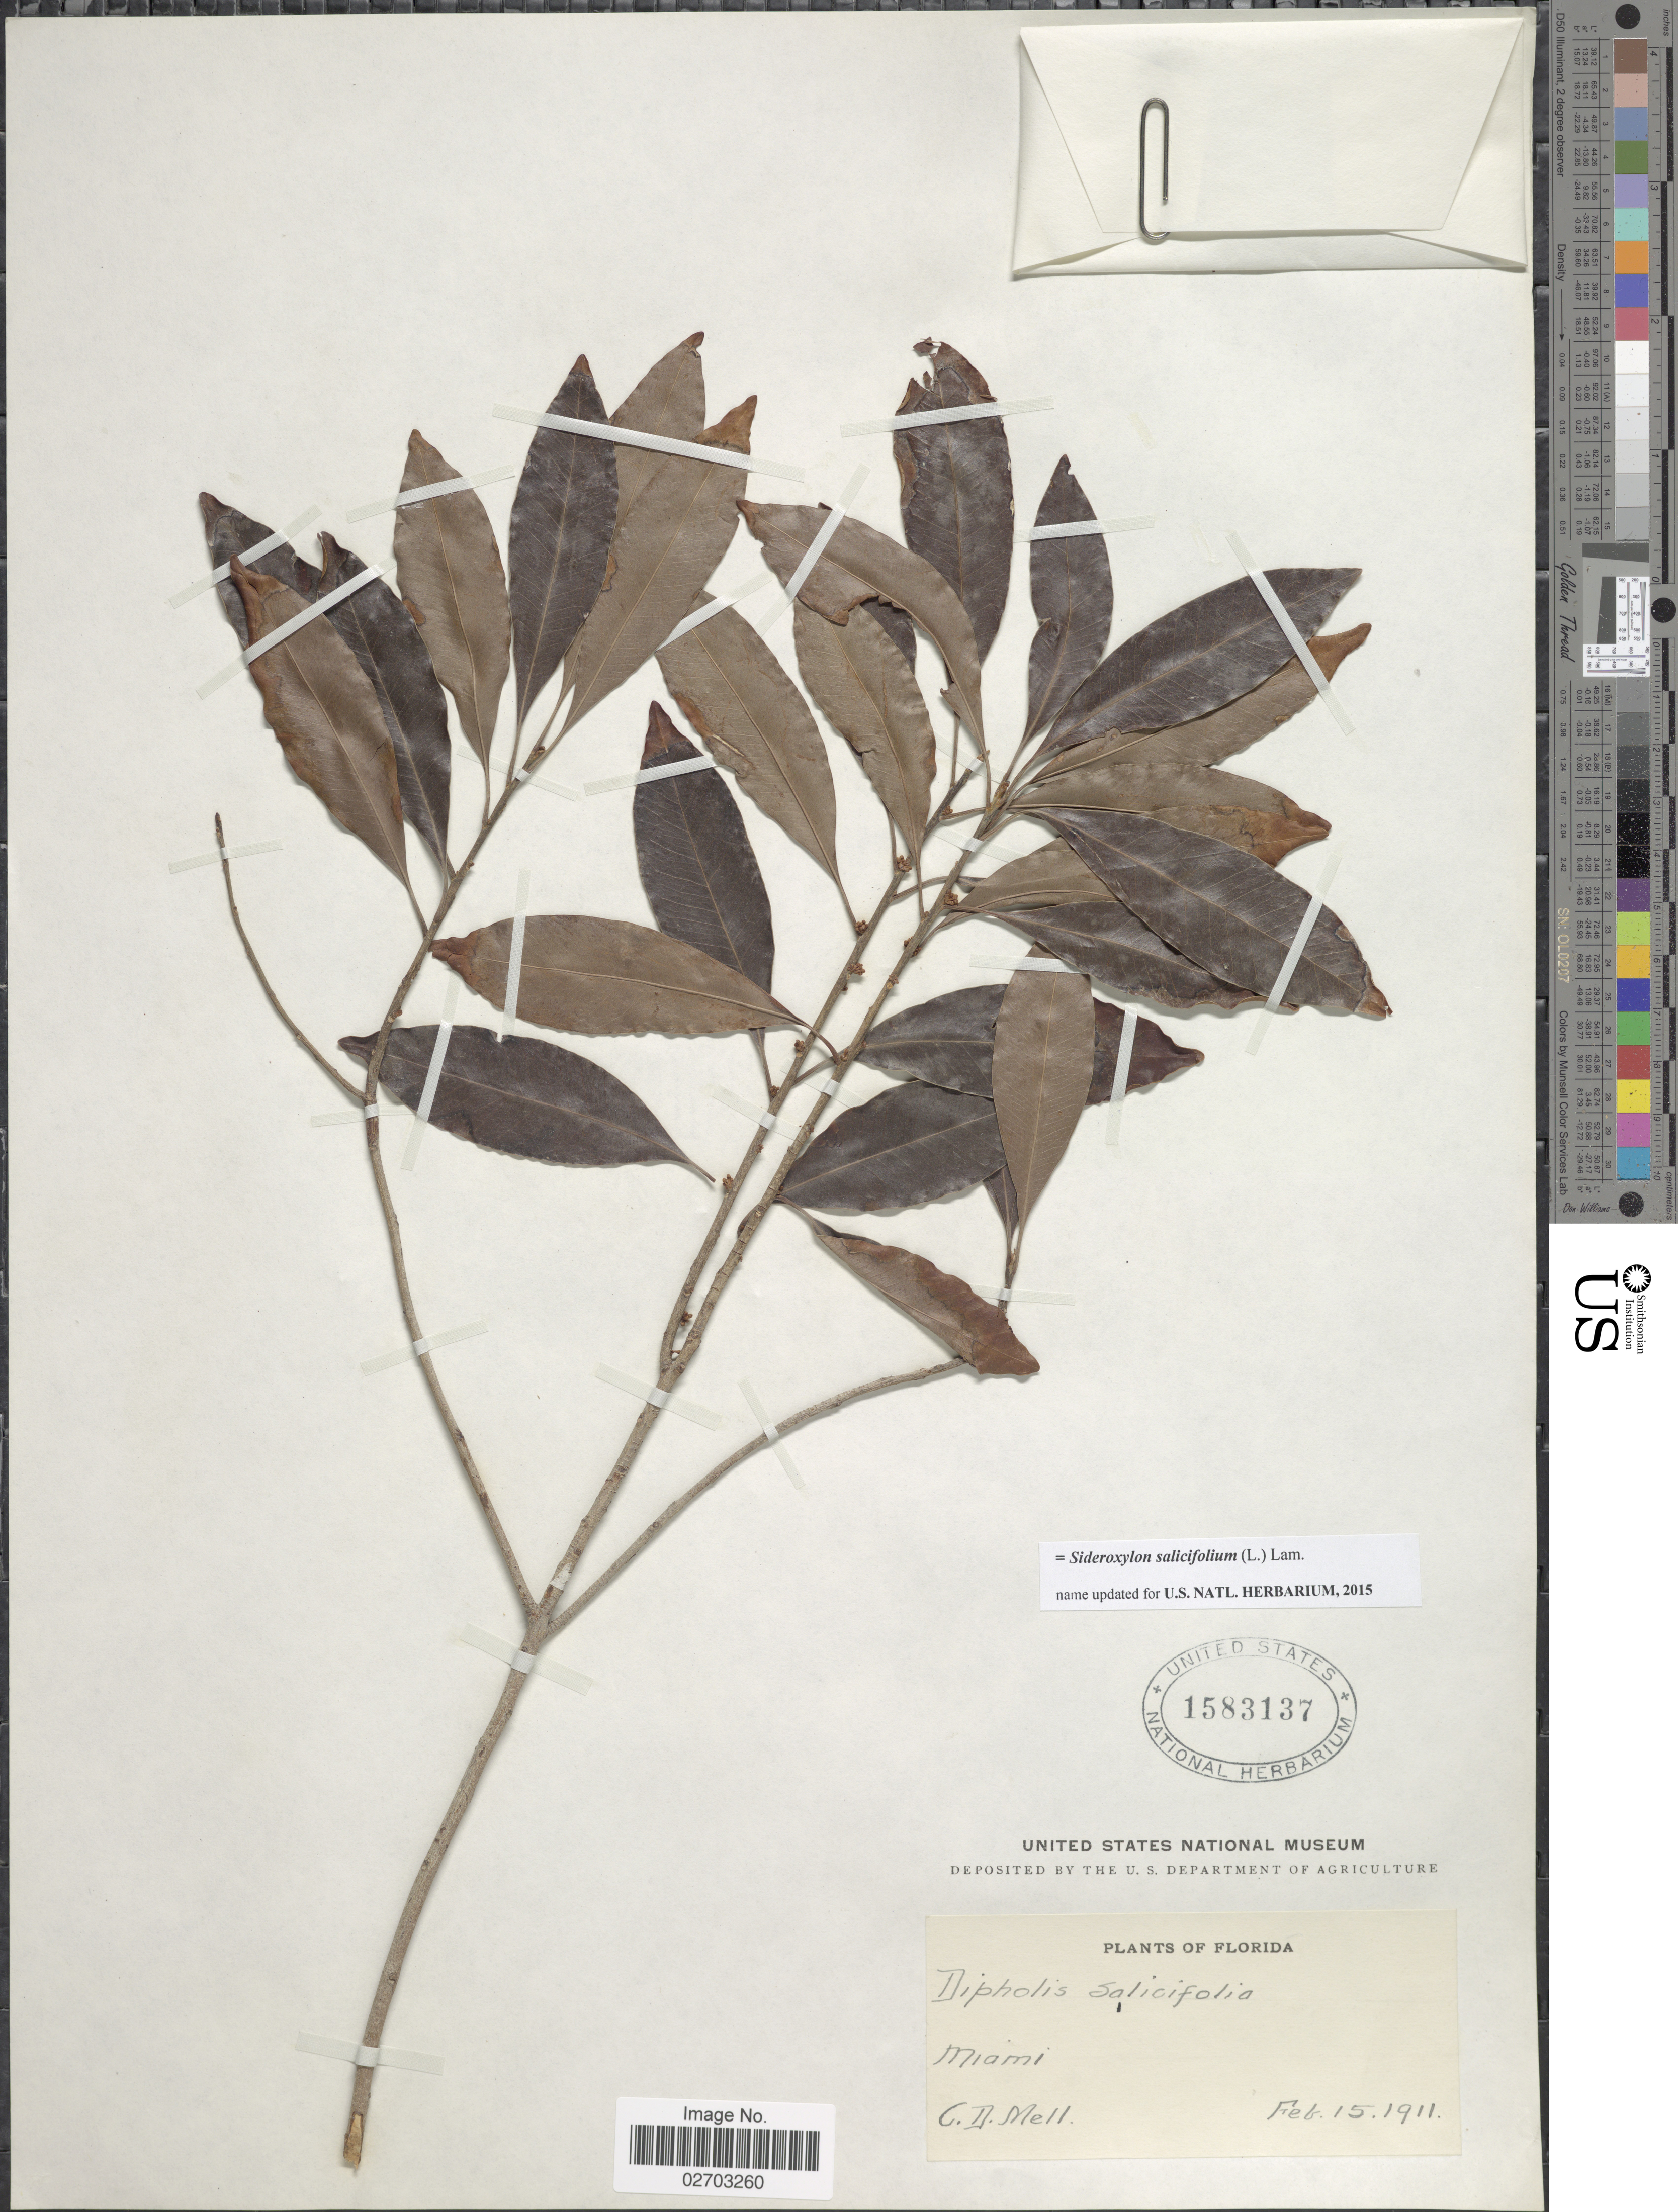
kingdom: Plantae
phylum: Tracheophyta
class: Magnoliopsida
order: Ericales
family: Sapotaceae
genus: Sideroxylon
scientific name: Sideroxylon salicifolium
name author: (L.) Lam.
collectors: C. D. Mell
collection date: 1911-02-15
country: United States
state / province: Florida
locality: Miami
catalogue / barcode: US 1583137